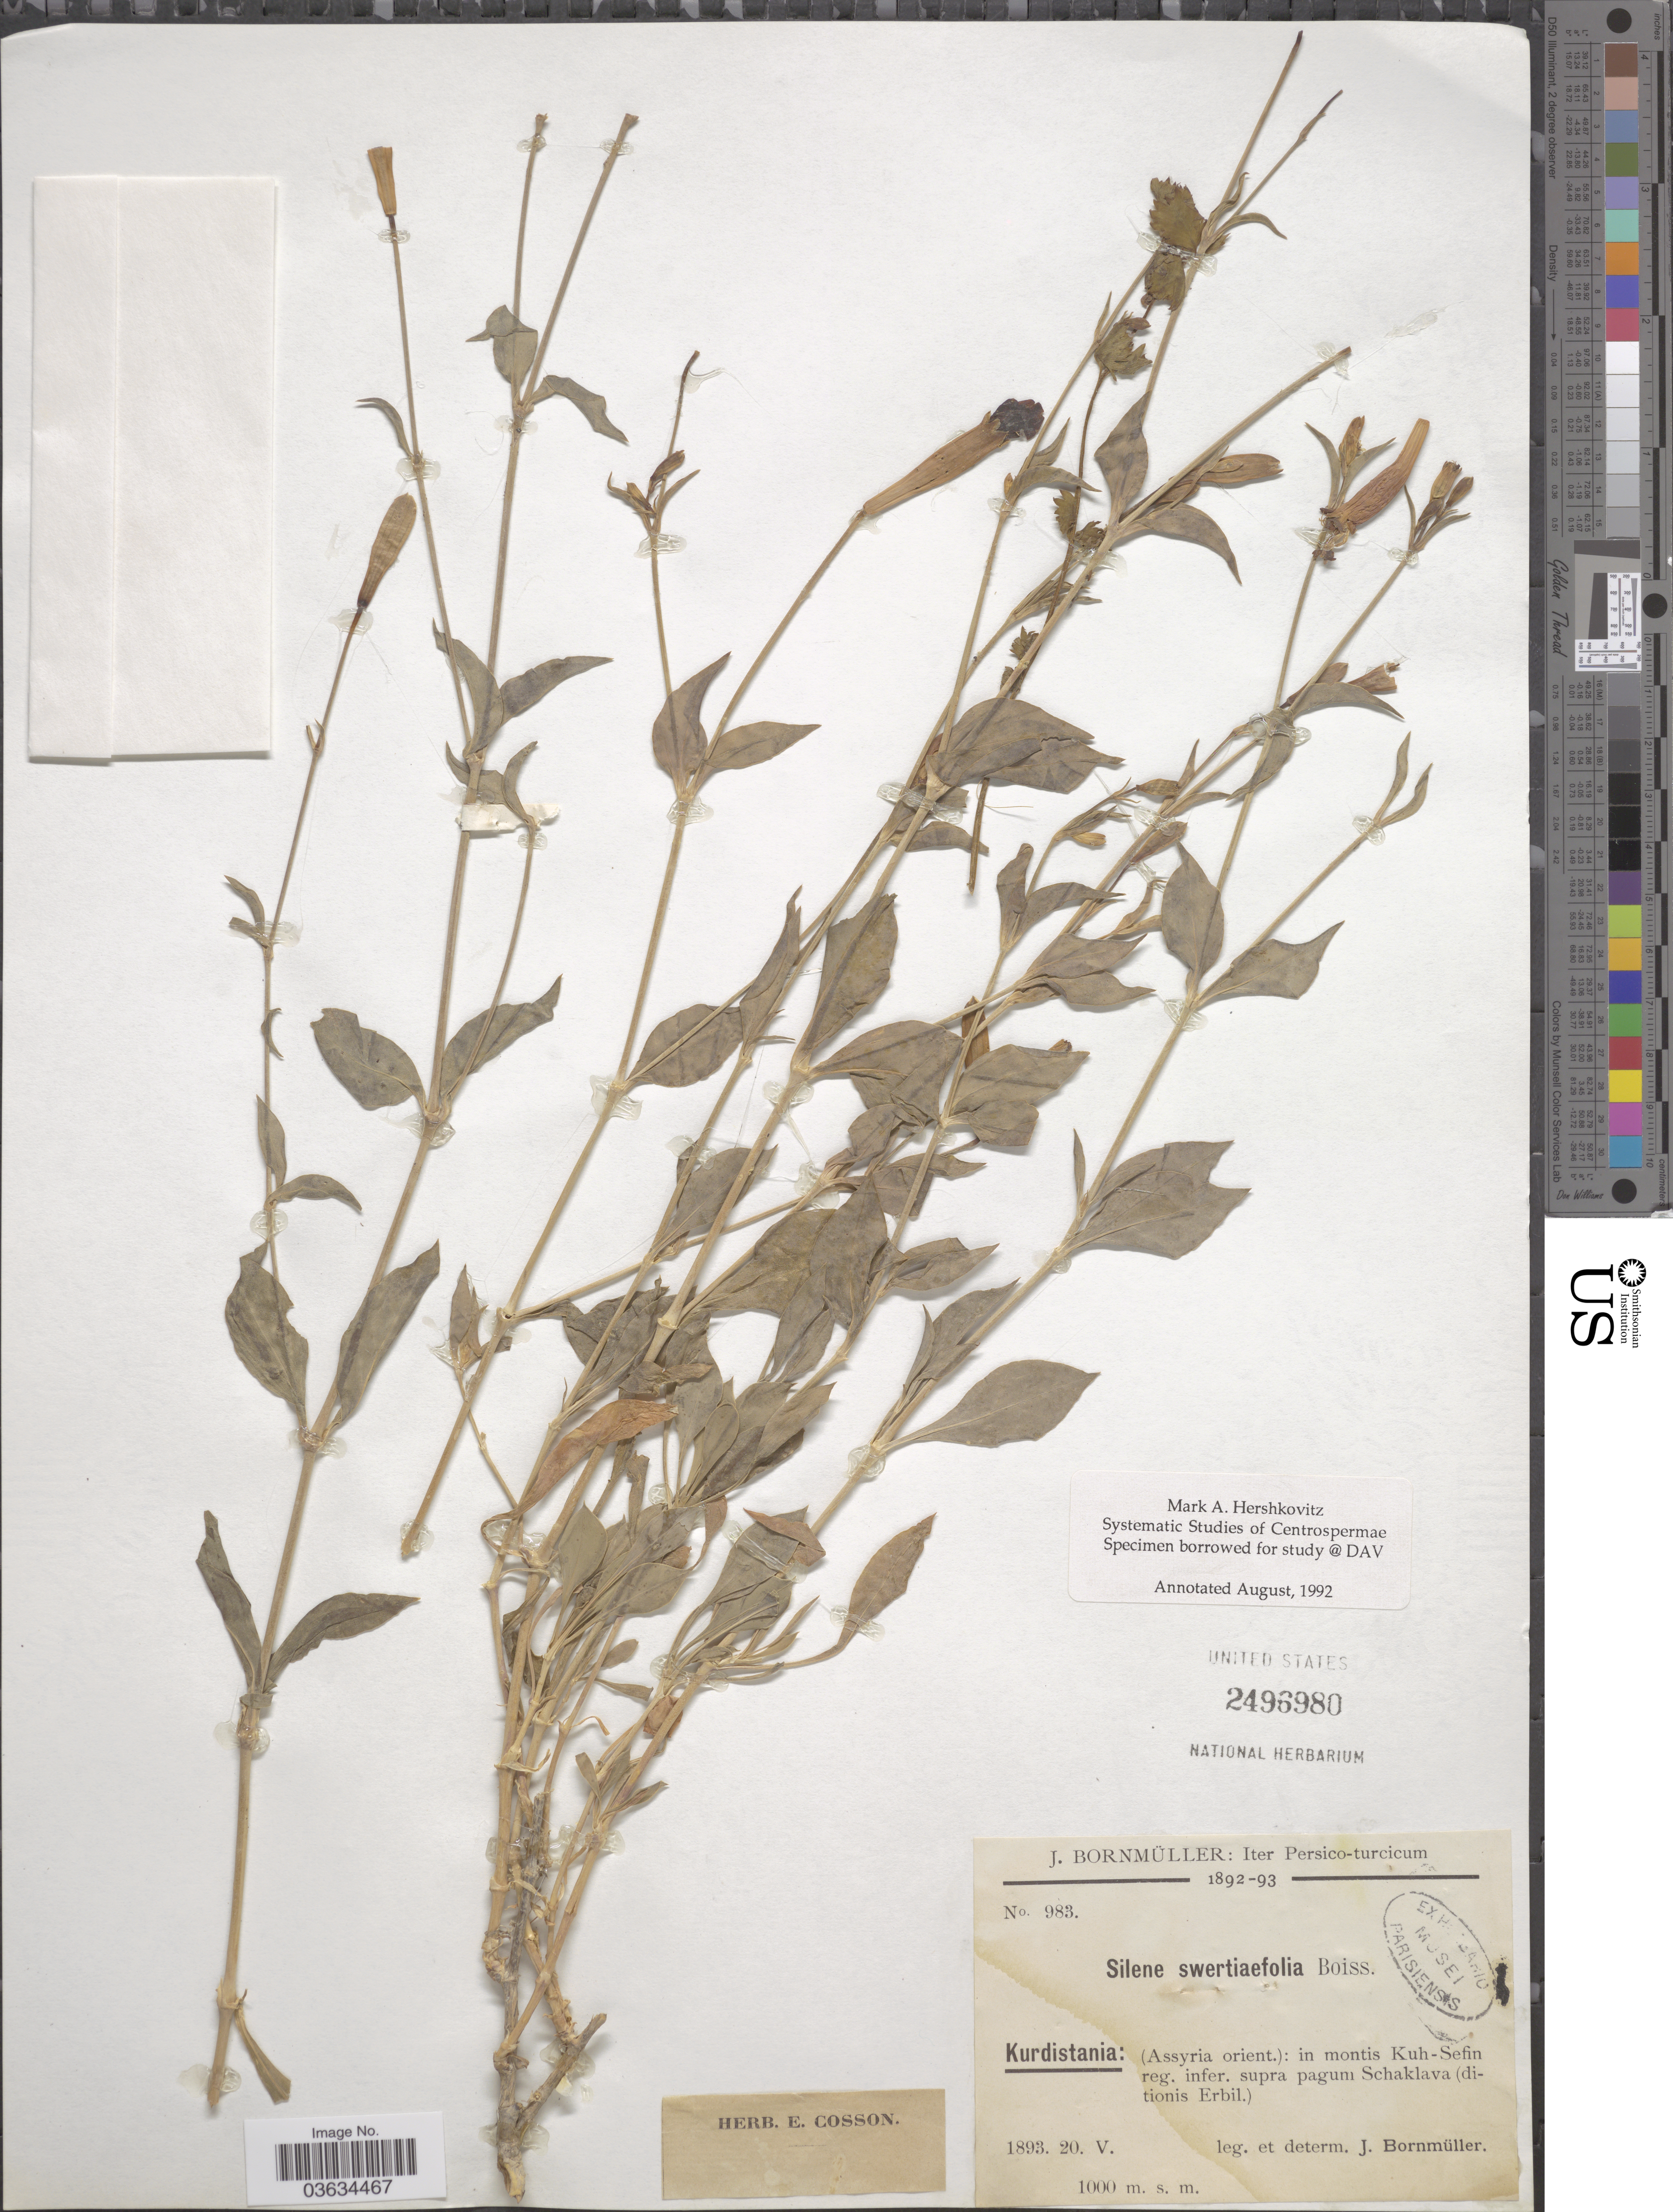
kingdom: Plantae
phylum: Tracheophyta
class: Magnoliopsida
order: Caryophyllales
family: Caryophyllaceae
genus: Silene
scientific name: Silene swertiaefolia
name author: Boiss.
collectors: J. Bornmüller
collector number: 983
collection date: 1893-05-20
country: Iran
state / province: Kurdistan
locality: Iter Persico-turcicum. Kurdistania: (Assyria orient.): in montis Kuh-Sefin reg. infer. supra pagum Schaklava (ditionis Erbil).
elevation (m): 1000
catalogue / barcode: US 2496980